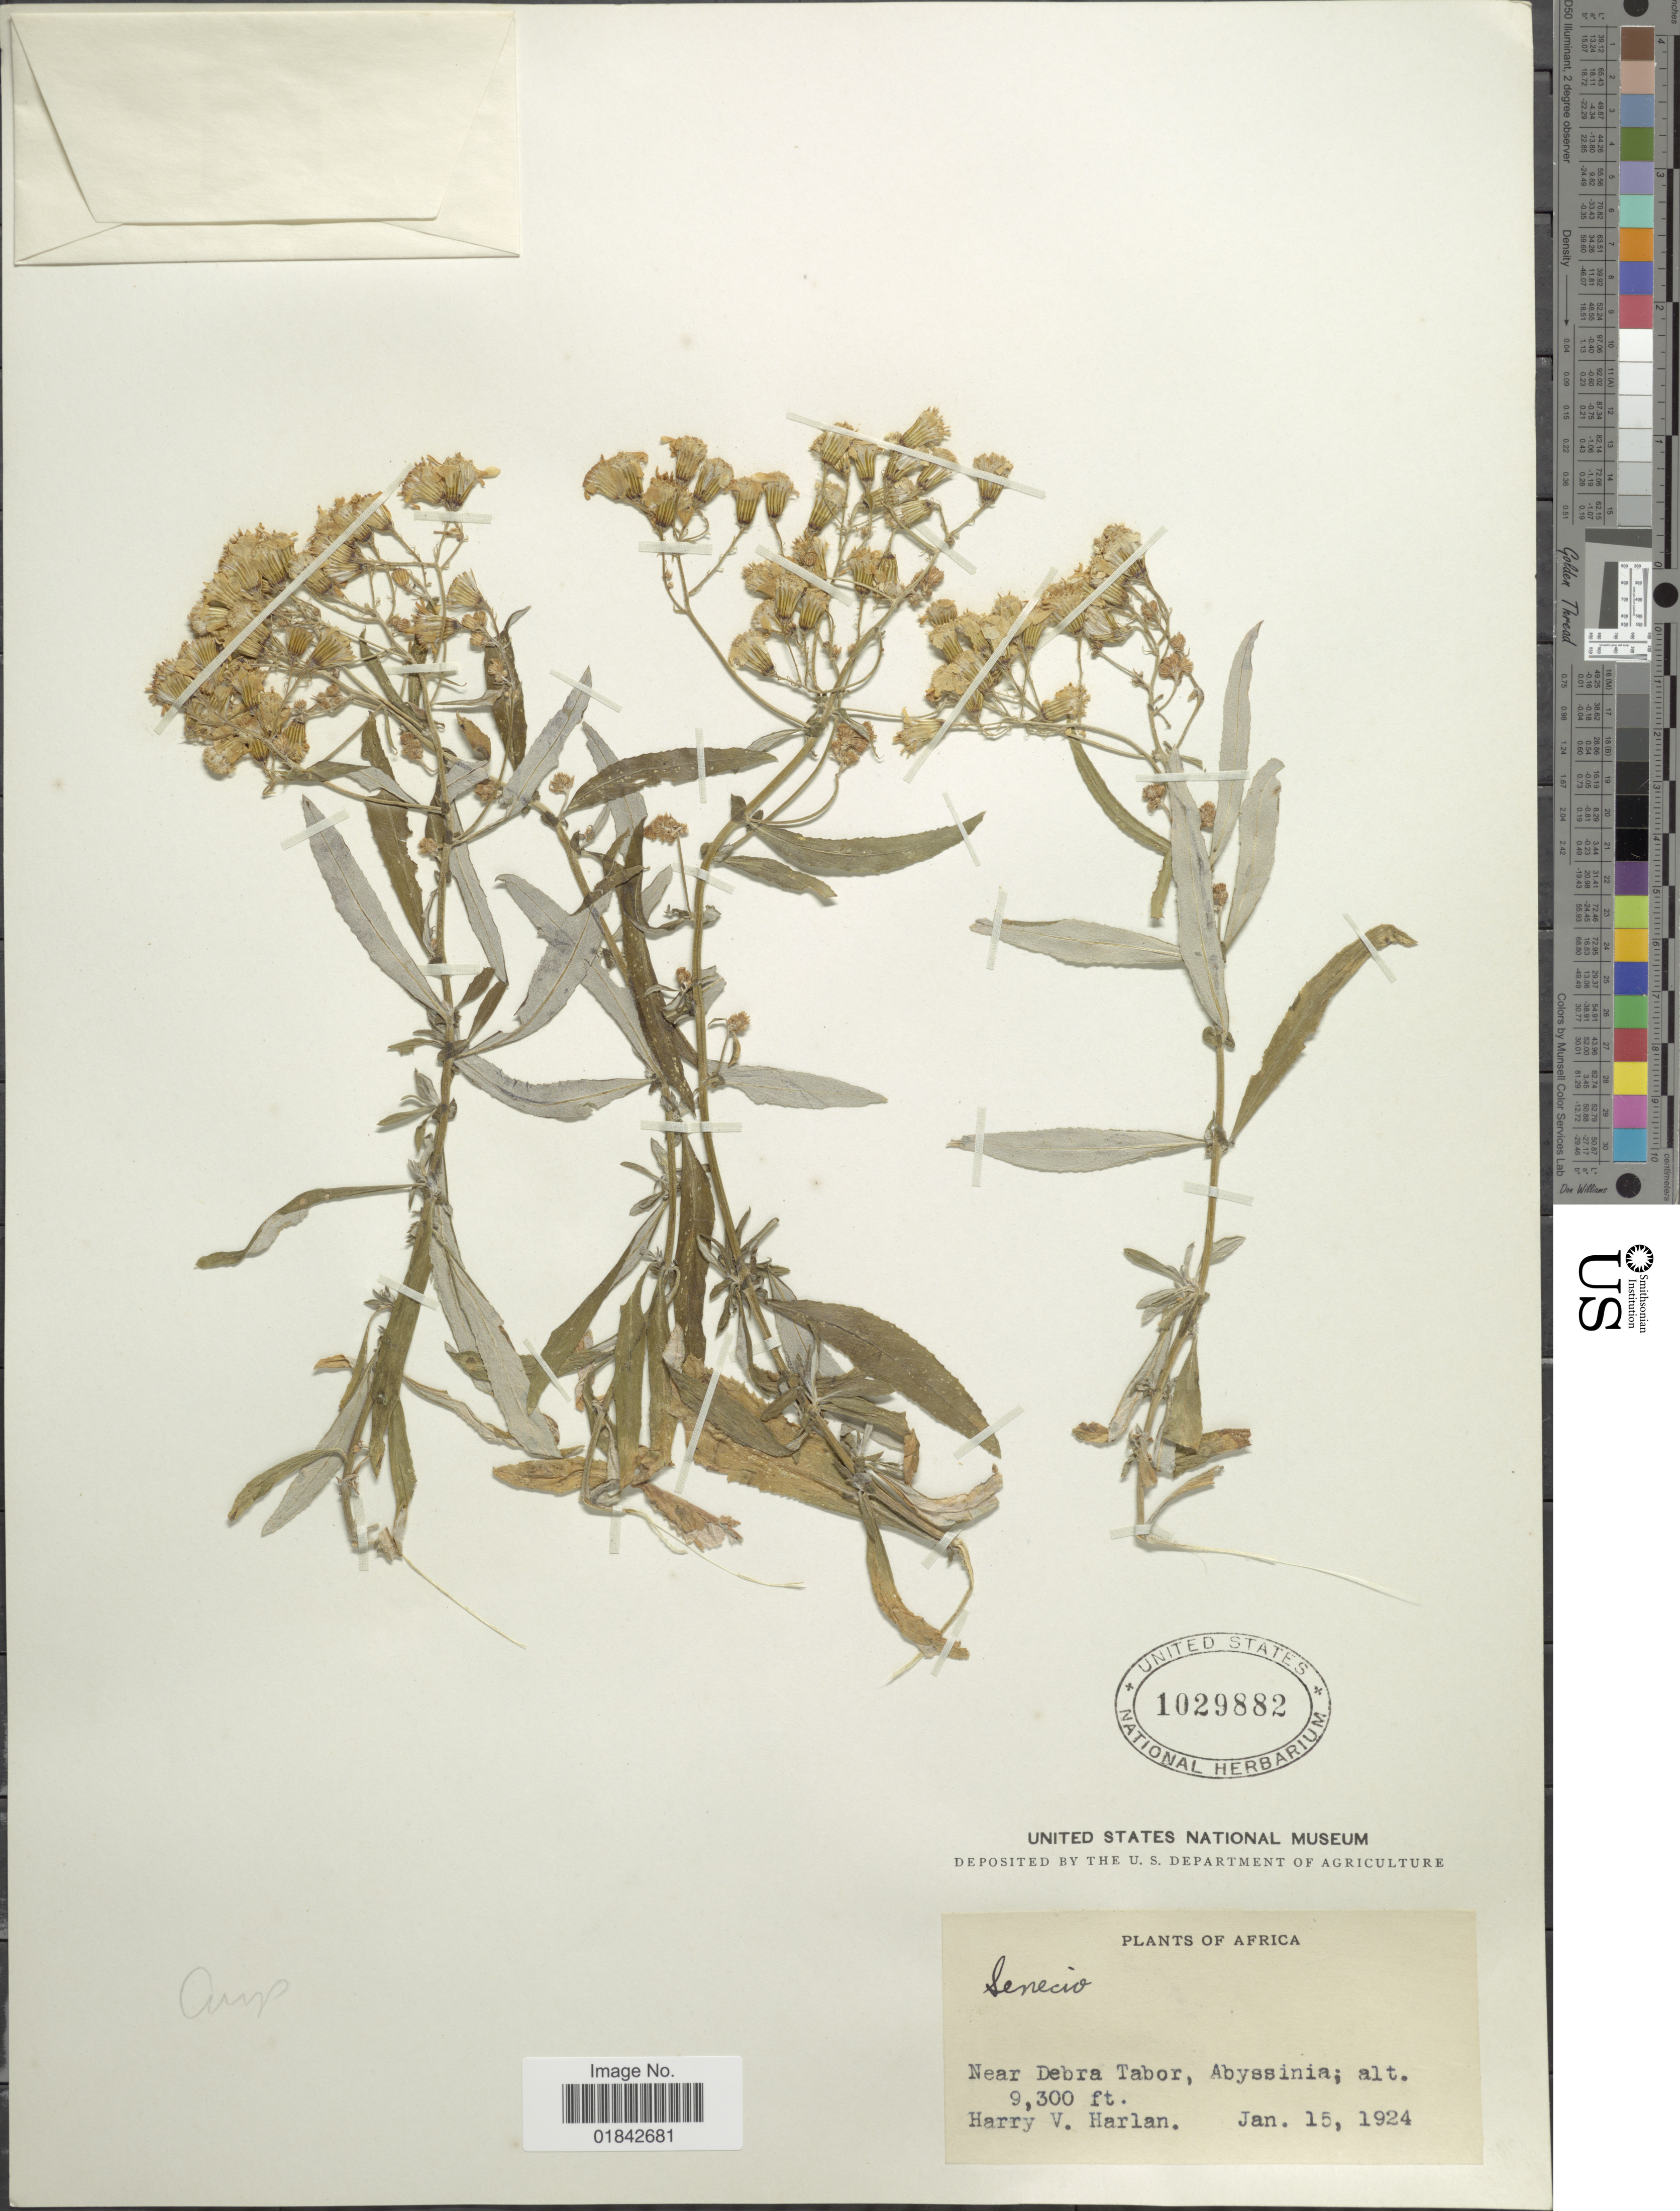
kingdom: Plantae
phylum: Tracheophyta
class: Magnoliopsida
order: Asterales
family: Asteraceae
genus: Senecio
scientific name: Senecio sp.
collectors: H. Harlan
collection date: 1924-01-15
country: Eritrea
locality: Near Debra Tabor, Abyssinia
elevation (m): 2835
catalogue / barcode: US 1029882